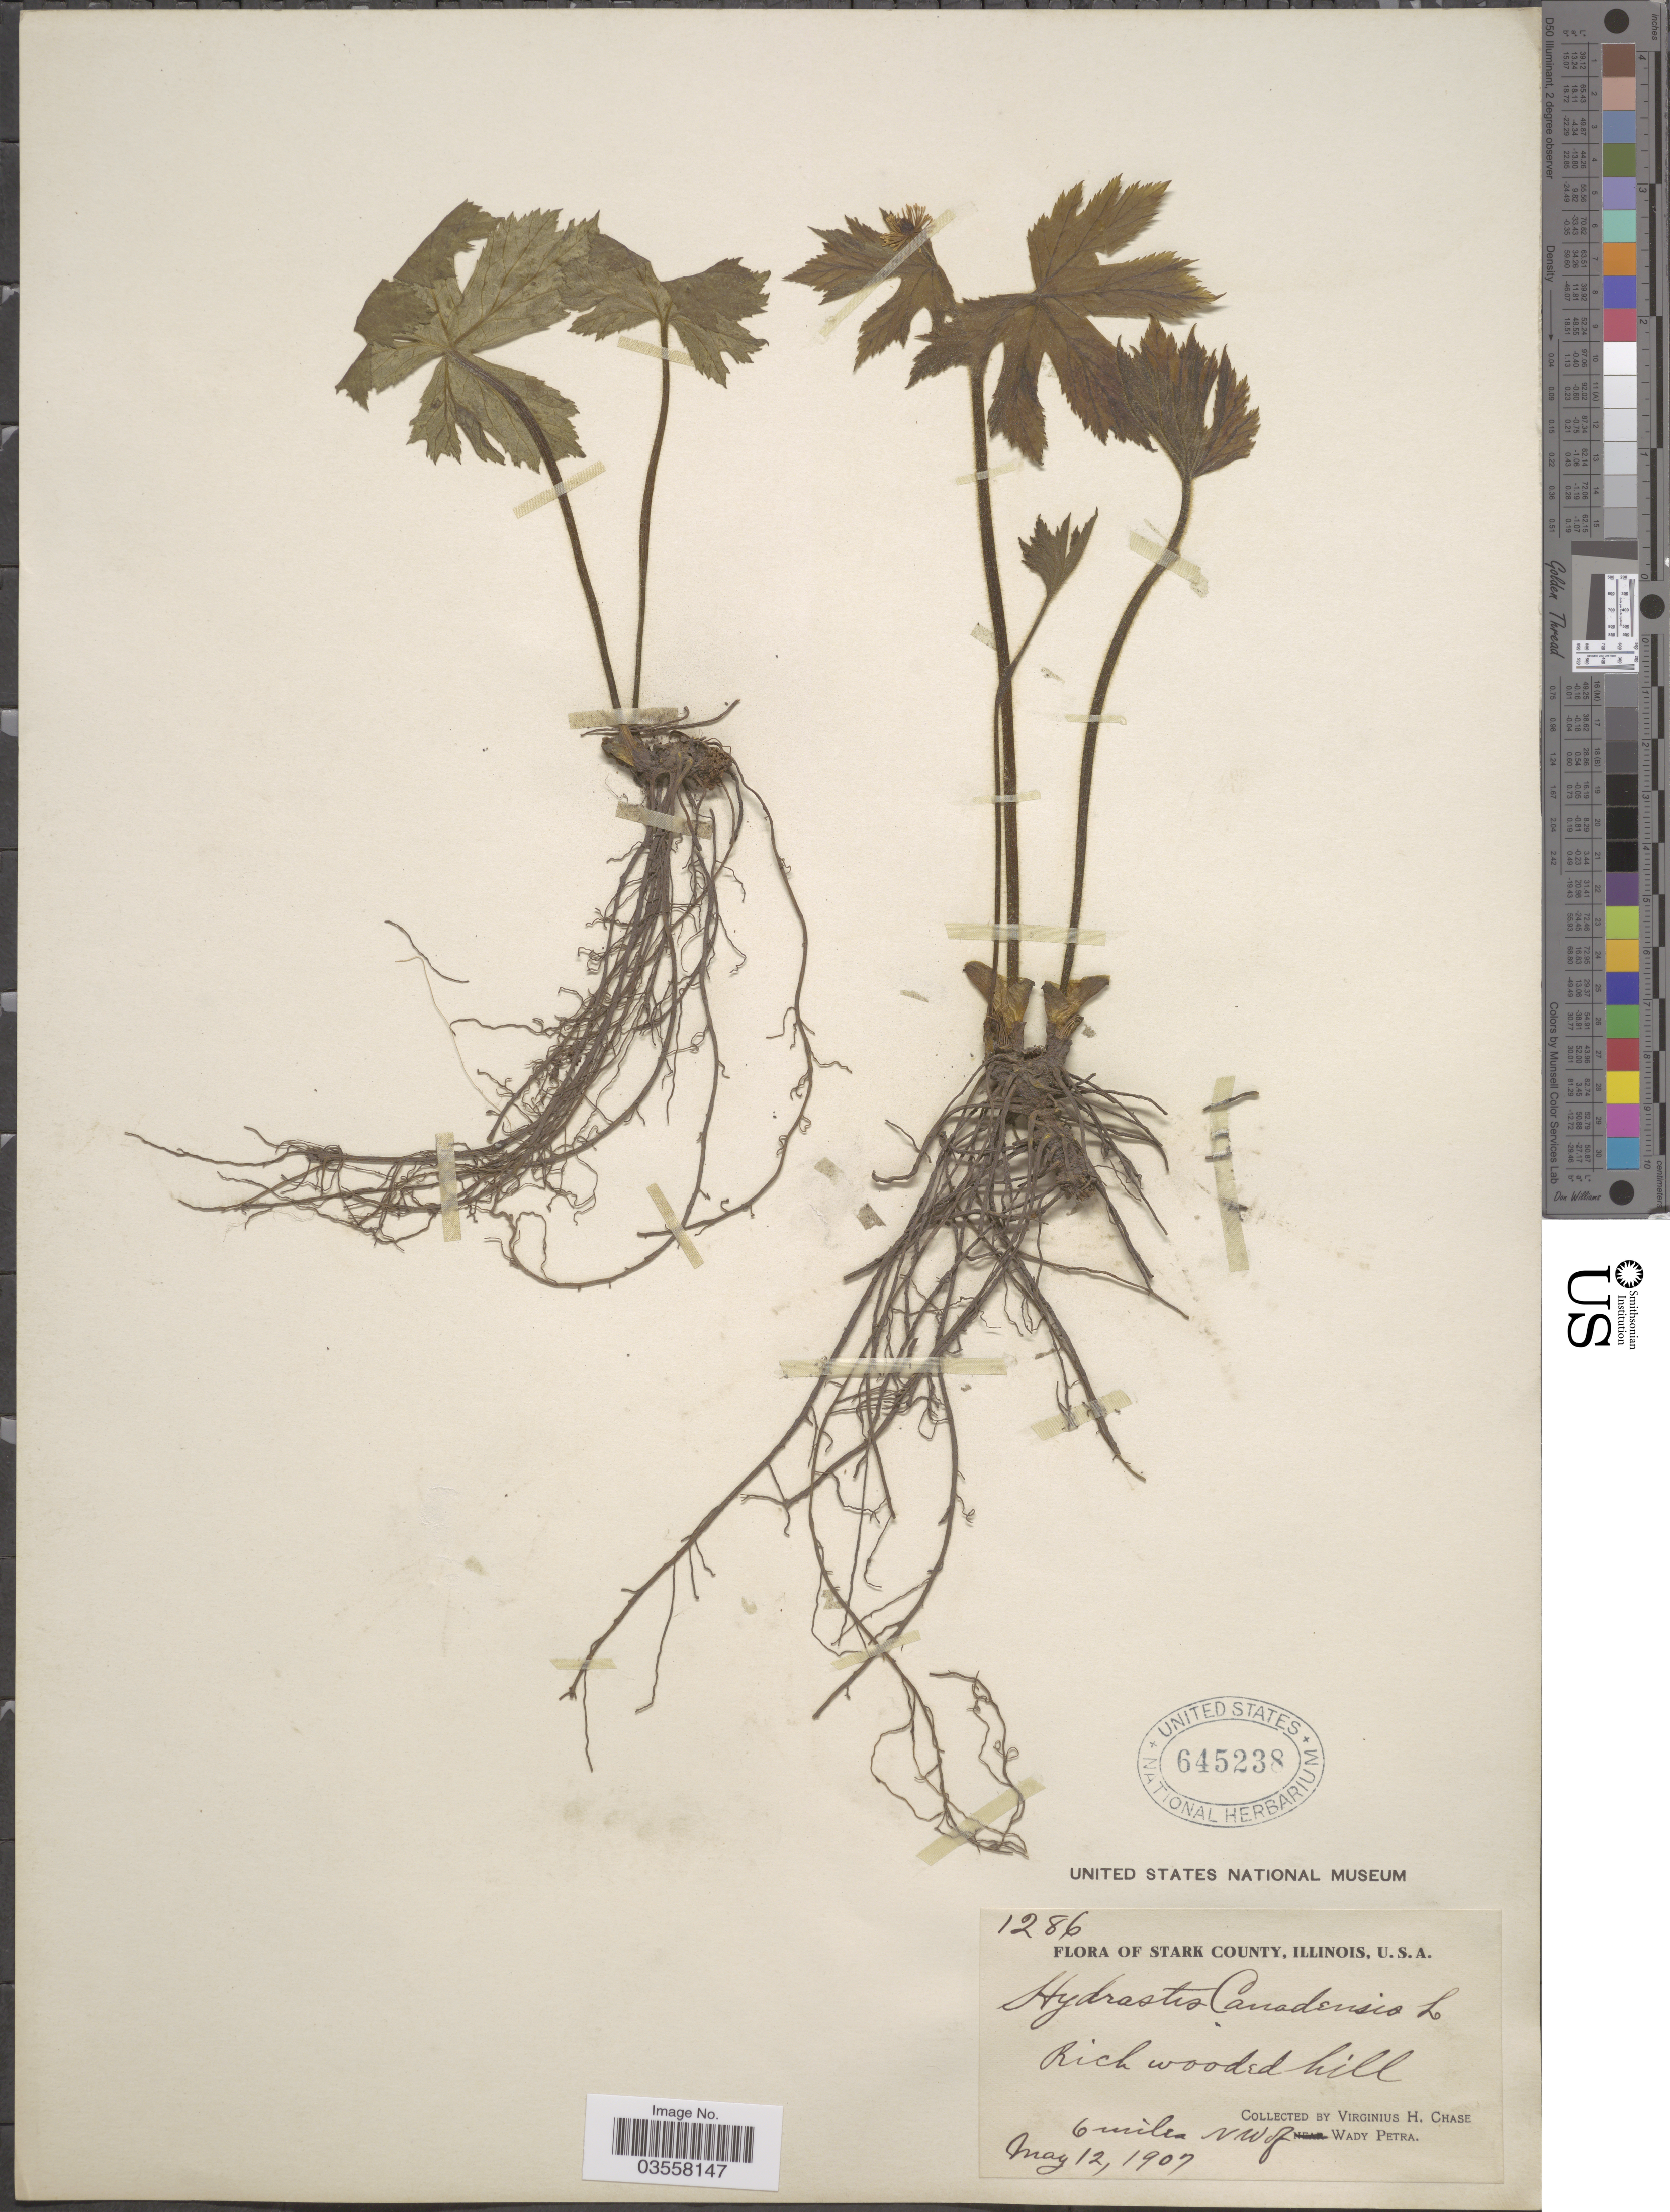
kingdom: Plantae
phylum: Tracheophyta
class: Magnoliopsida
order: Ranunculales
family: Ranunculaceae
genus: Hydrastis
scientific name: Hydrastis canadensis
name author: L.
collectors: V. H. Chase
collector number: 1286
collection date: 1907-05-12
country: United States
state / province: Illinois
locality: Stark County. Rich wooded hill. 6 miles NW of Wady Petra.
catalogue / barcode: US 645238